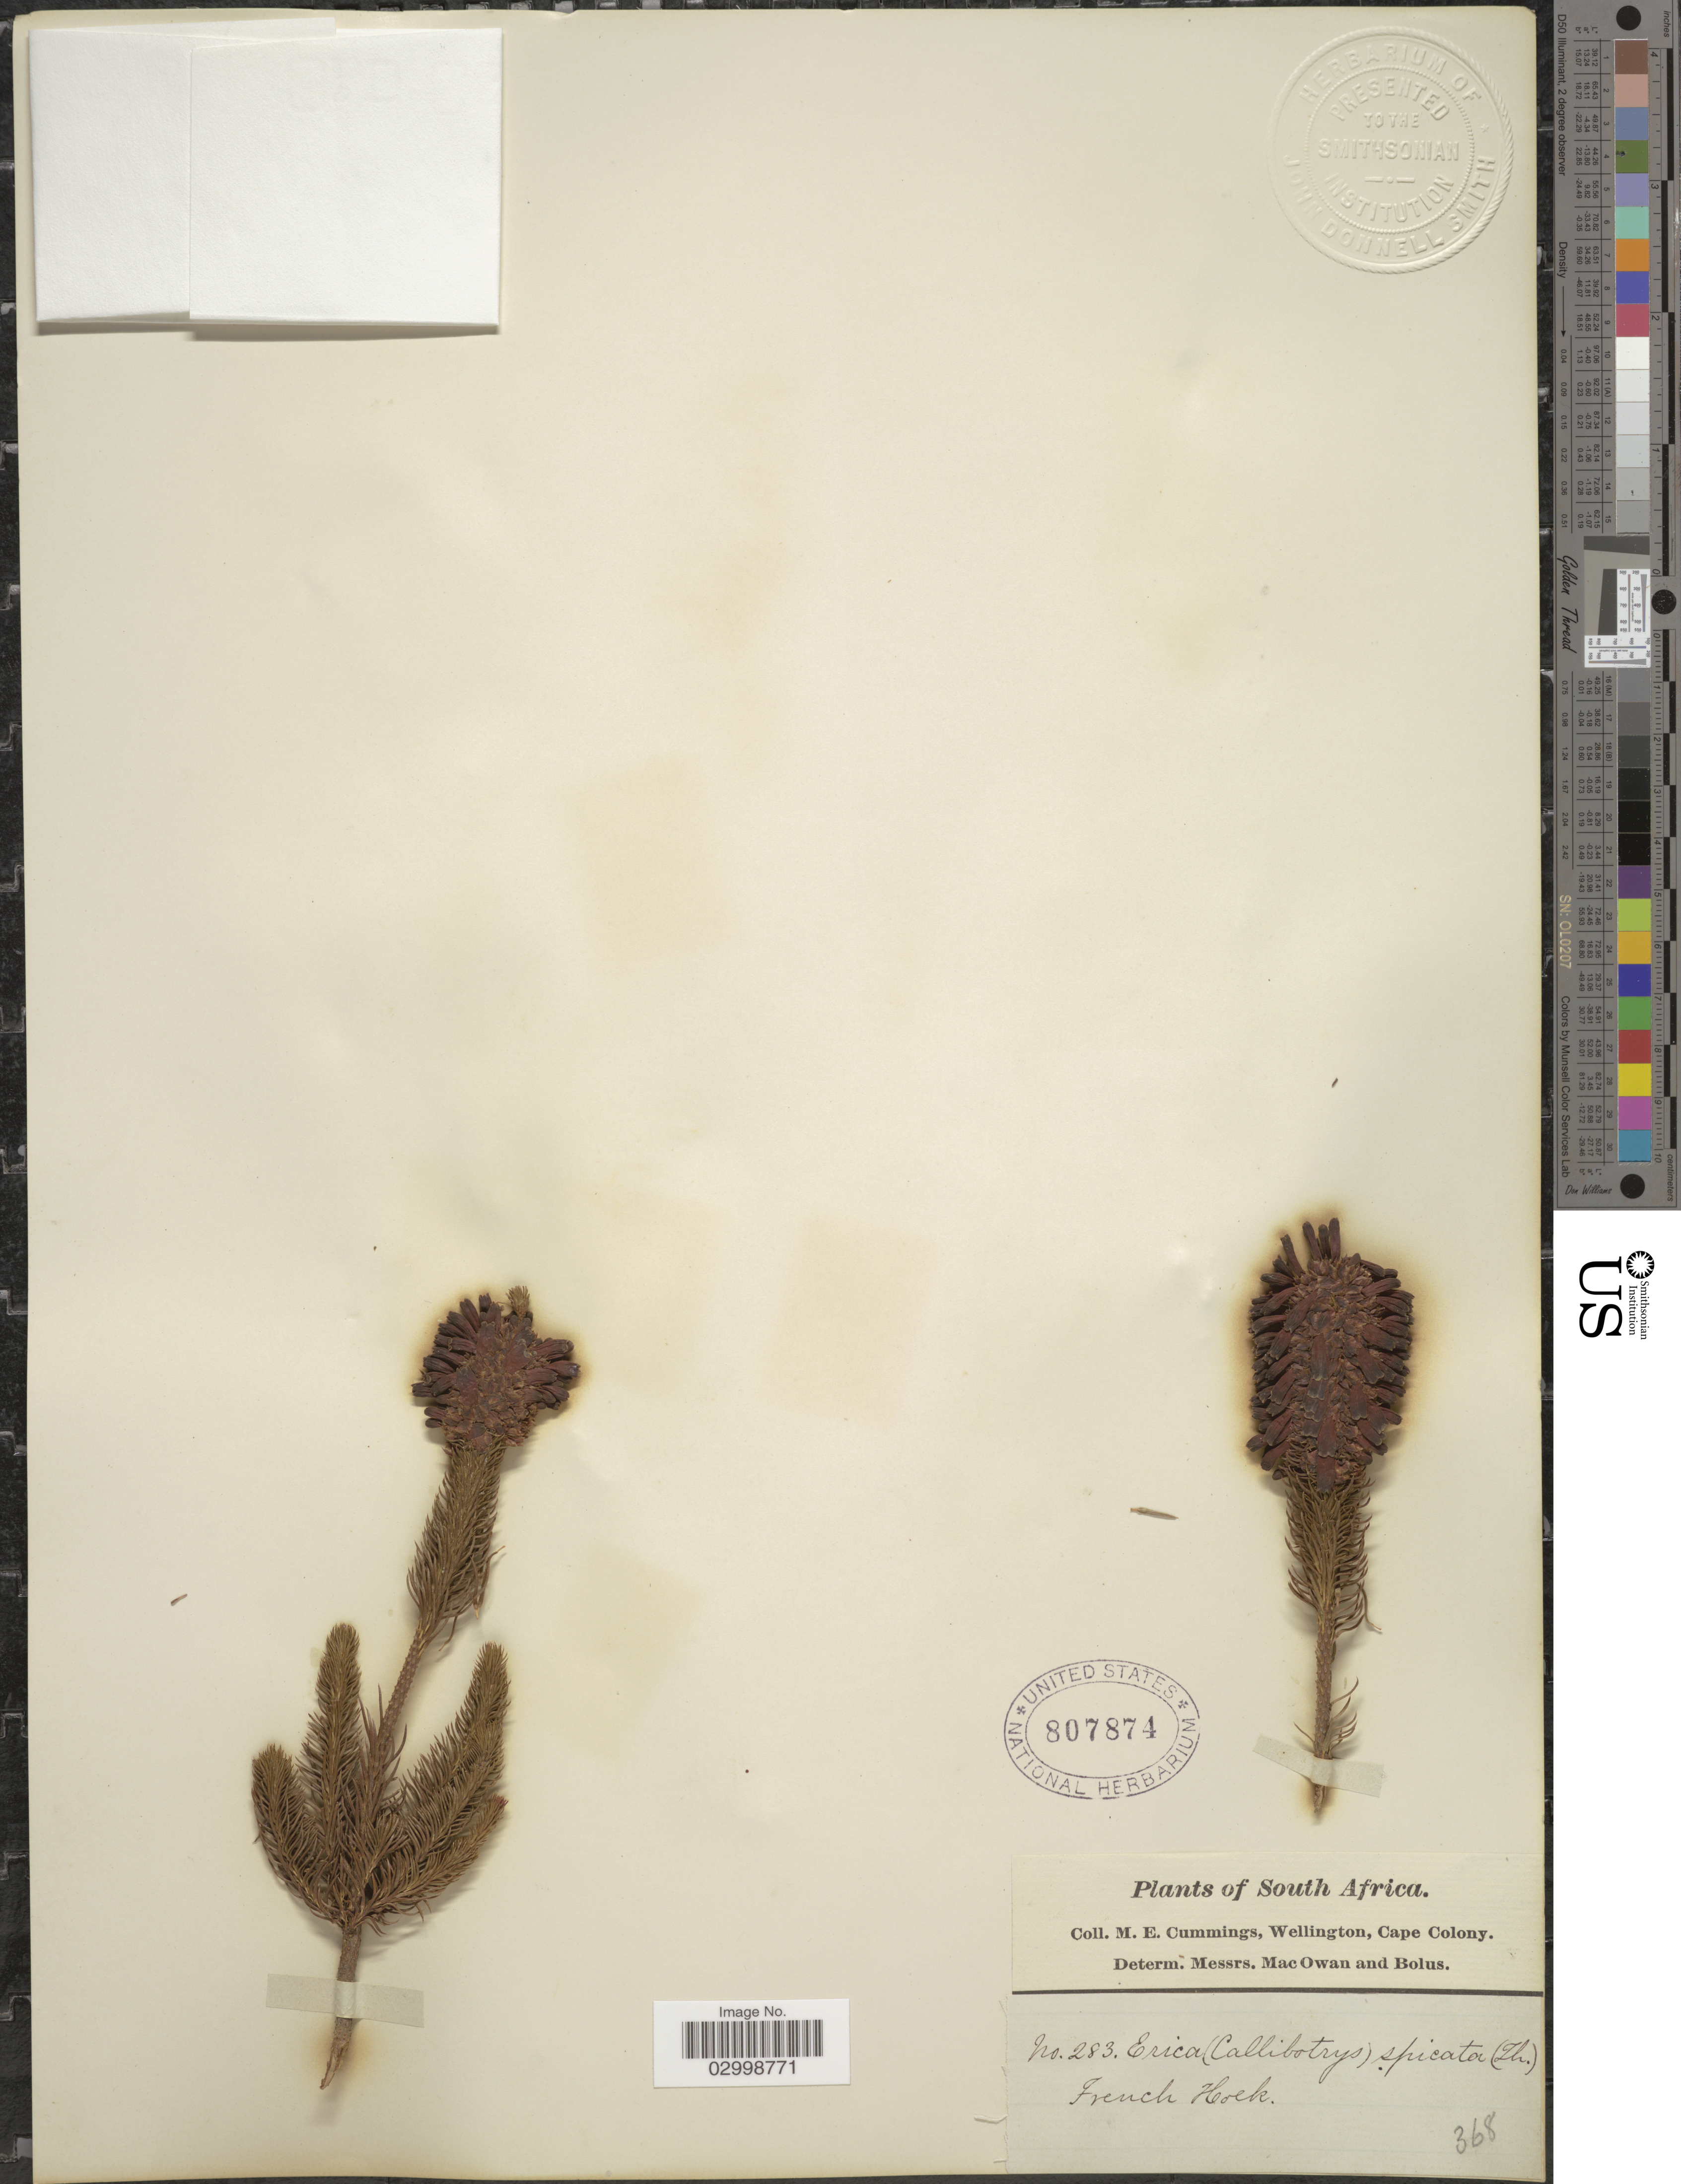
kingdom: Plantae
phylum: Tracheophyta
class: Magnoliopsida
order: Ericales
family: Ericaceae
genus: Erica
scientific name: Erica spicata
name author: Thunb.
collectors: M. E. Cummings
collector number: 283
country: South Africa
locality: French Hoek.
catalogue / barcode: US 807874